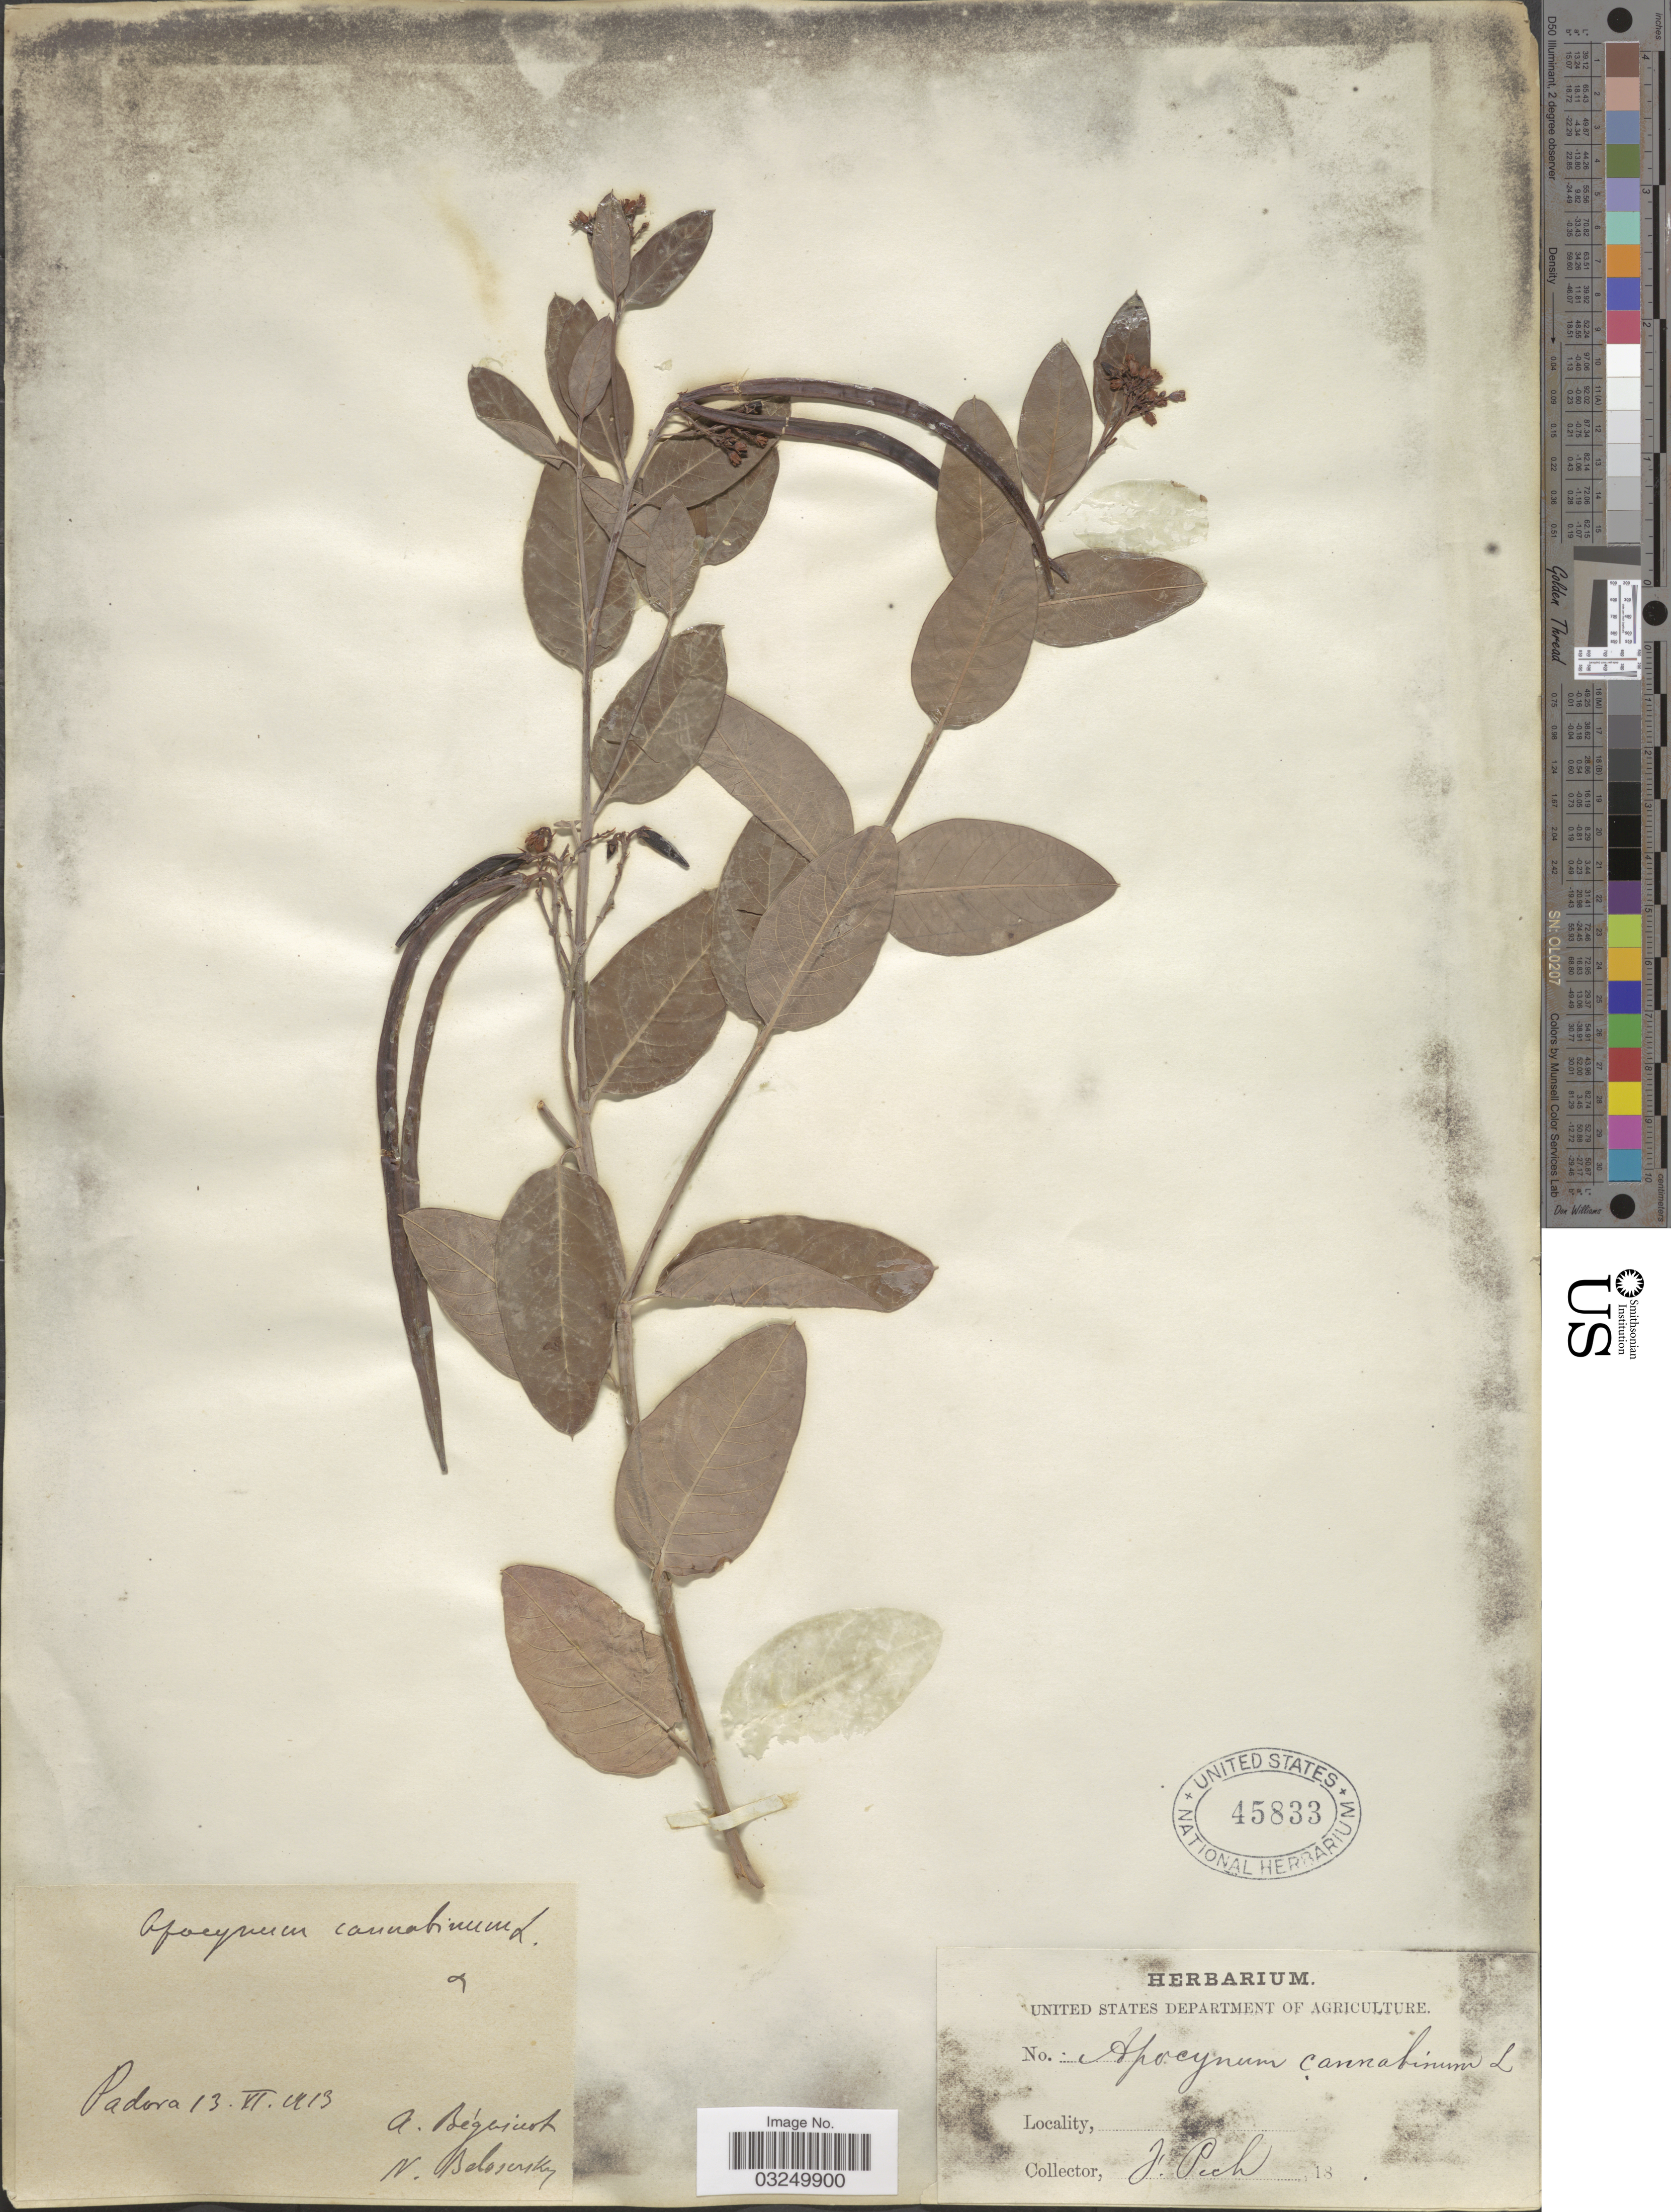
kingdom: Plantae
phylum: Tracheophyta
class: Magnoliopsida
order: Gentianales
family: Apocynaceae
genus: Apocynum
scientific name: Apocynum cannabinum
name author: L.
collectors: J. Pech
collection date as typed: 18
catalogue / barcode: US 45833